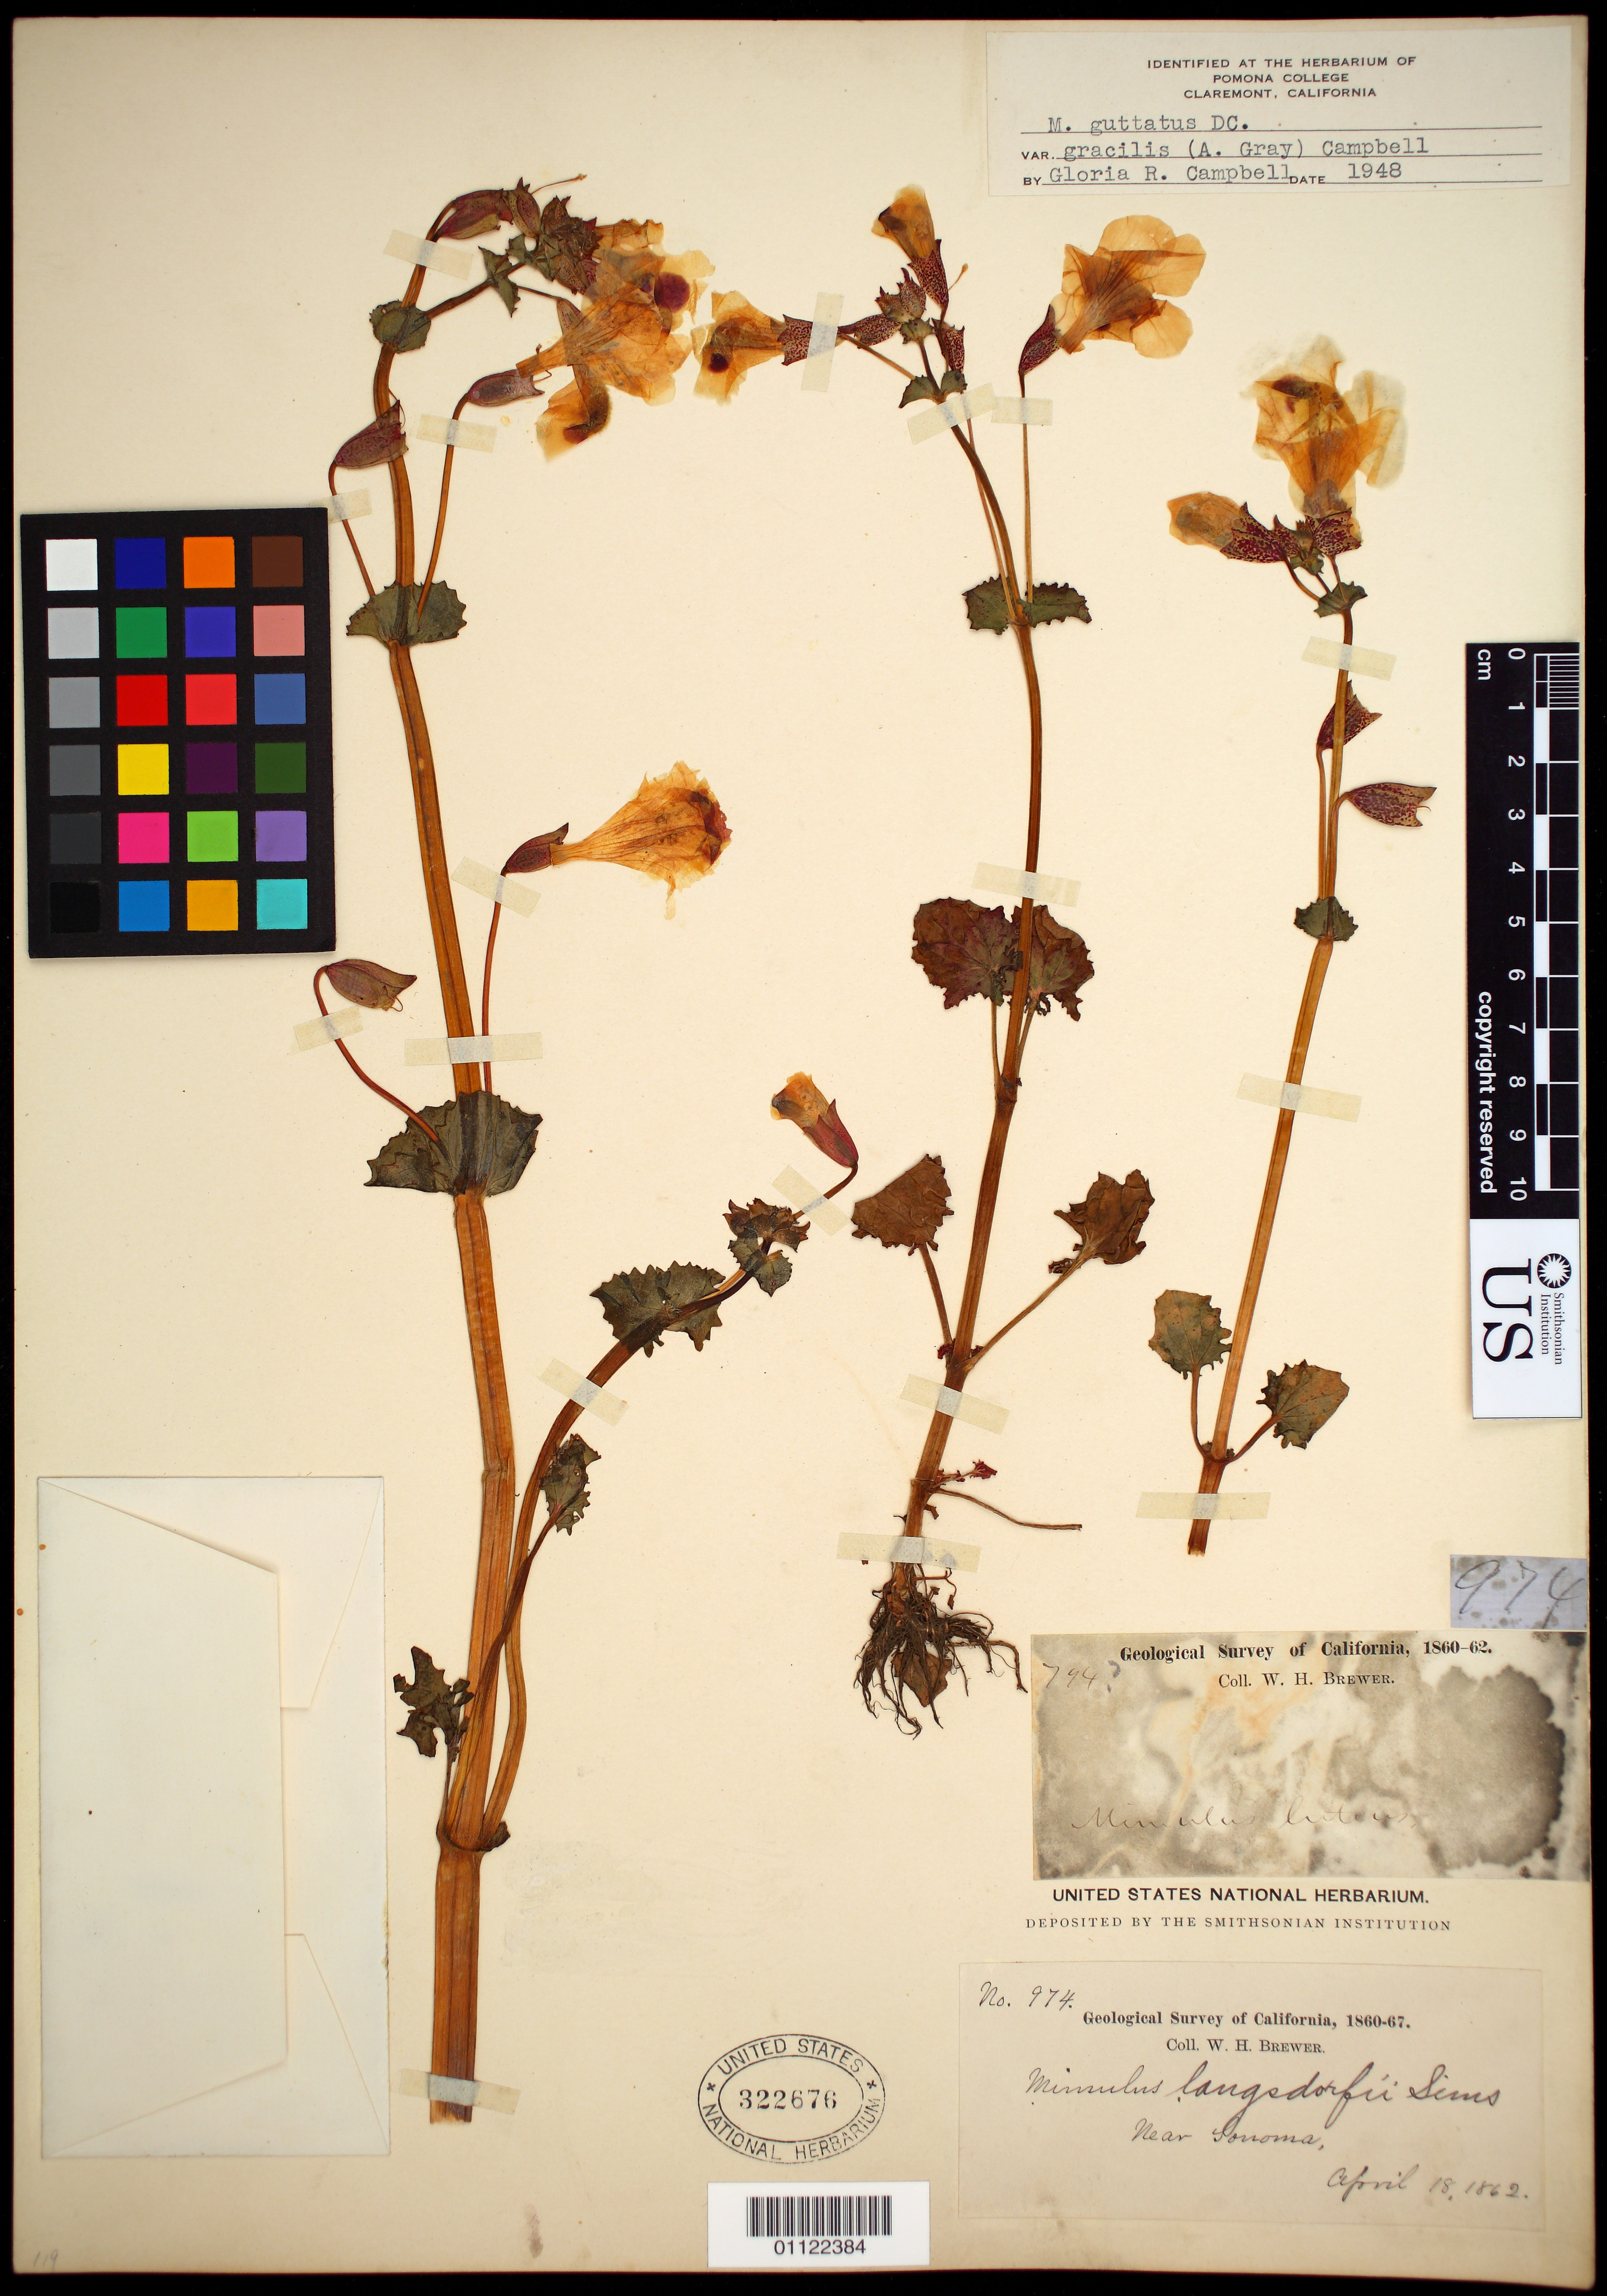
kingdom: Plantae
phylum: Tracheophyta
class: Magnoliopsida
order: Lamiales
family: Phrymaceae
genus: Mimulus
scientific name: Mimulus guttatus var. gracilis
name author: (A. Gray) G.R. Campb.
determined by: Campbell, G. R.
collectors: W. H. Brewer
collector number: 974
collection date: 1862-04-18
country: United States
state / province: California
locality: near Sonoma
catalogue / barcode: US 322676